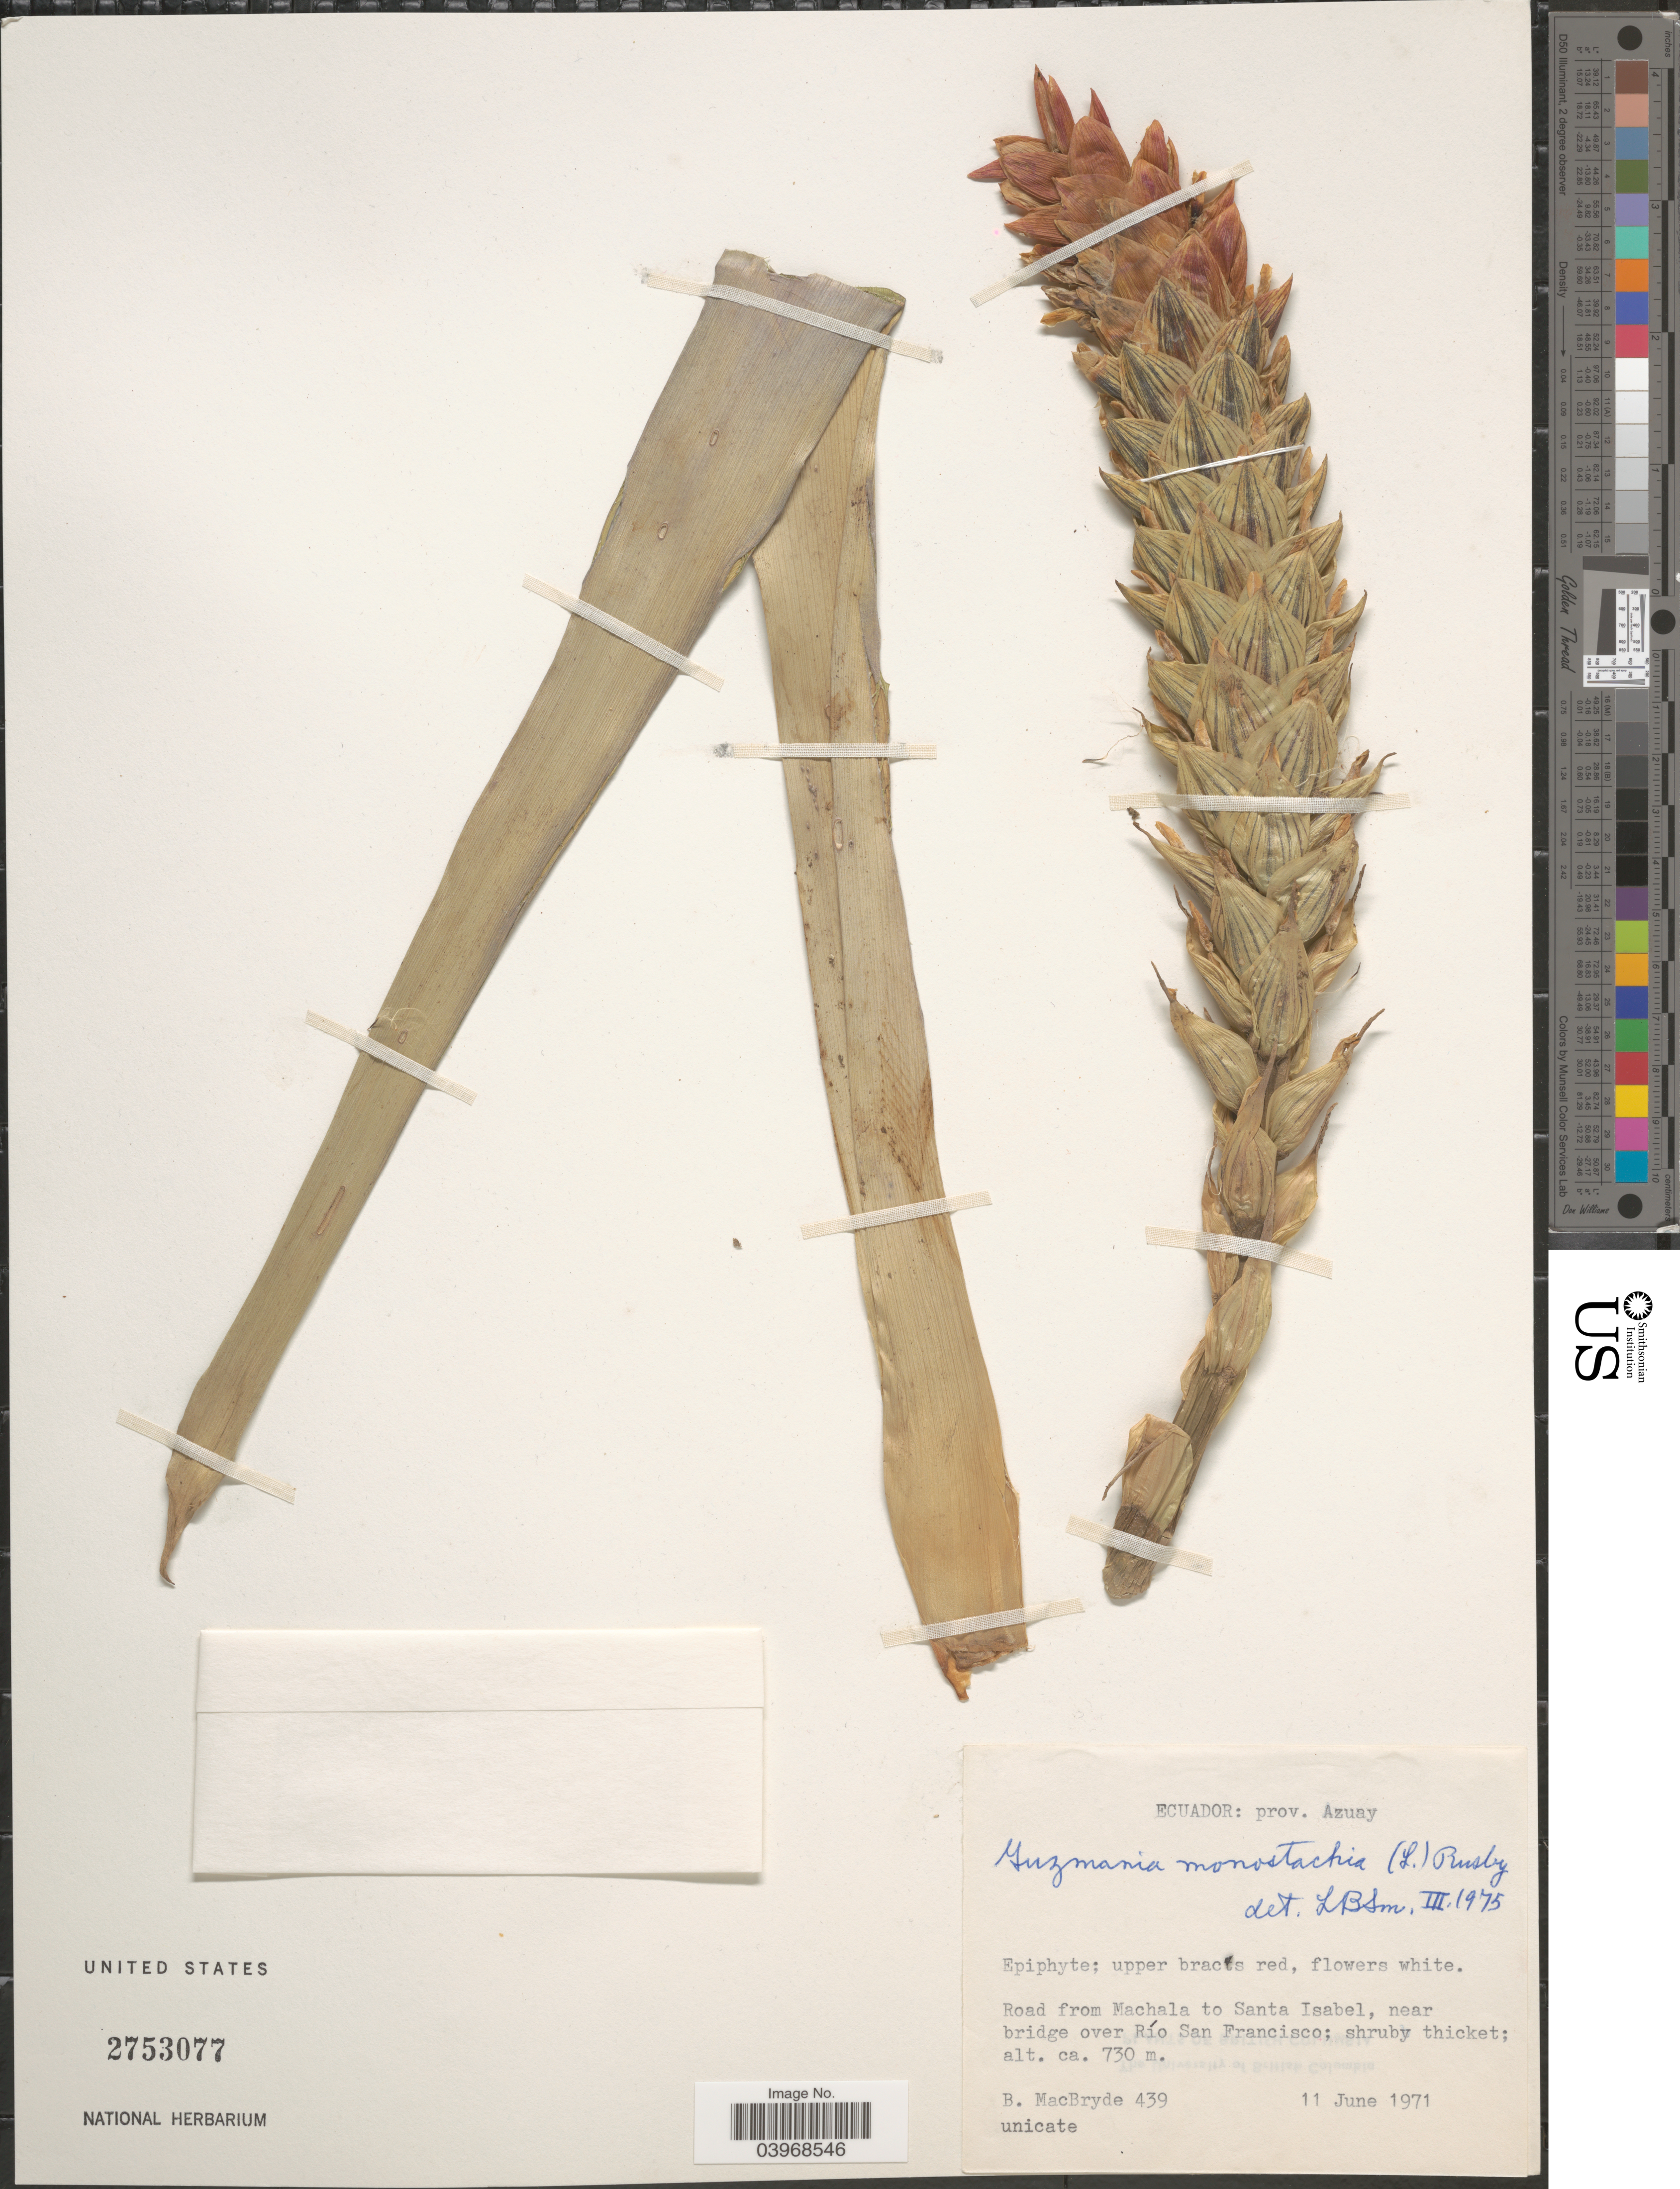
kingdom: Plantae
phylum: Tracheophyta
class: Liliopsida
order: Poales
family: Bromeliaceae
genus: Guzmania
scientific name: Guzmania monostachia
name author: (L.) Rusby ex Mez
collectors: B. MacBryde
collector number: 439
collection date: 1971-06-11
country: Ecuador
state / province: Azuay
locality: Road from Machala to Santa Isabel, near bridge over Río San Francisco.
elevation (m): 730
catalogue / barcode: US 2753077